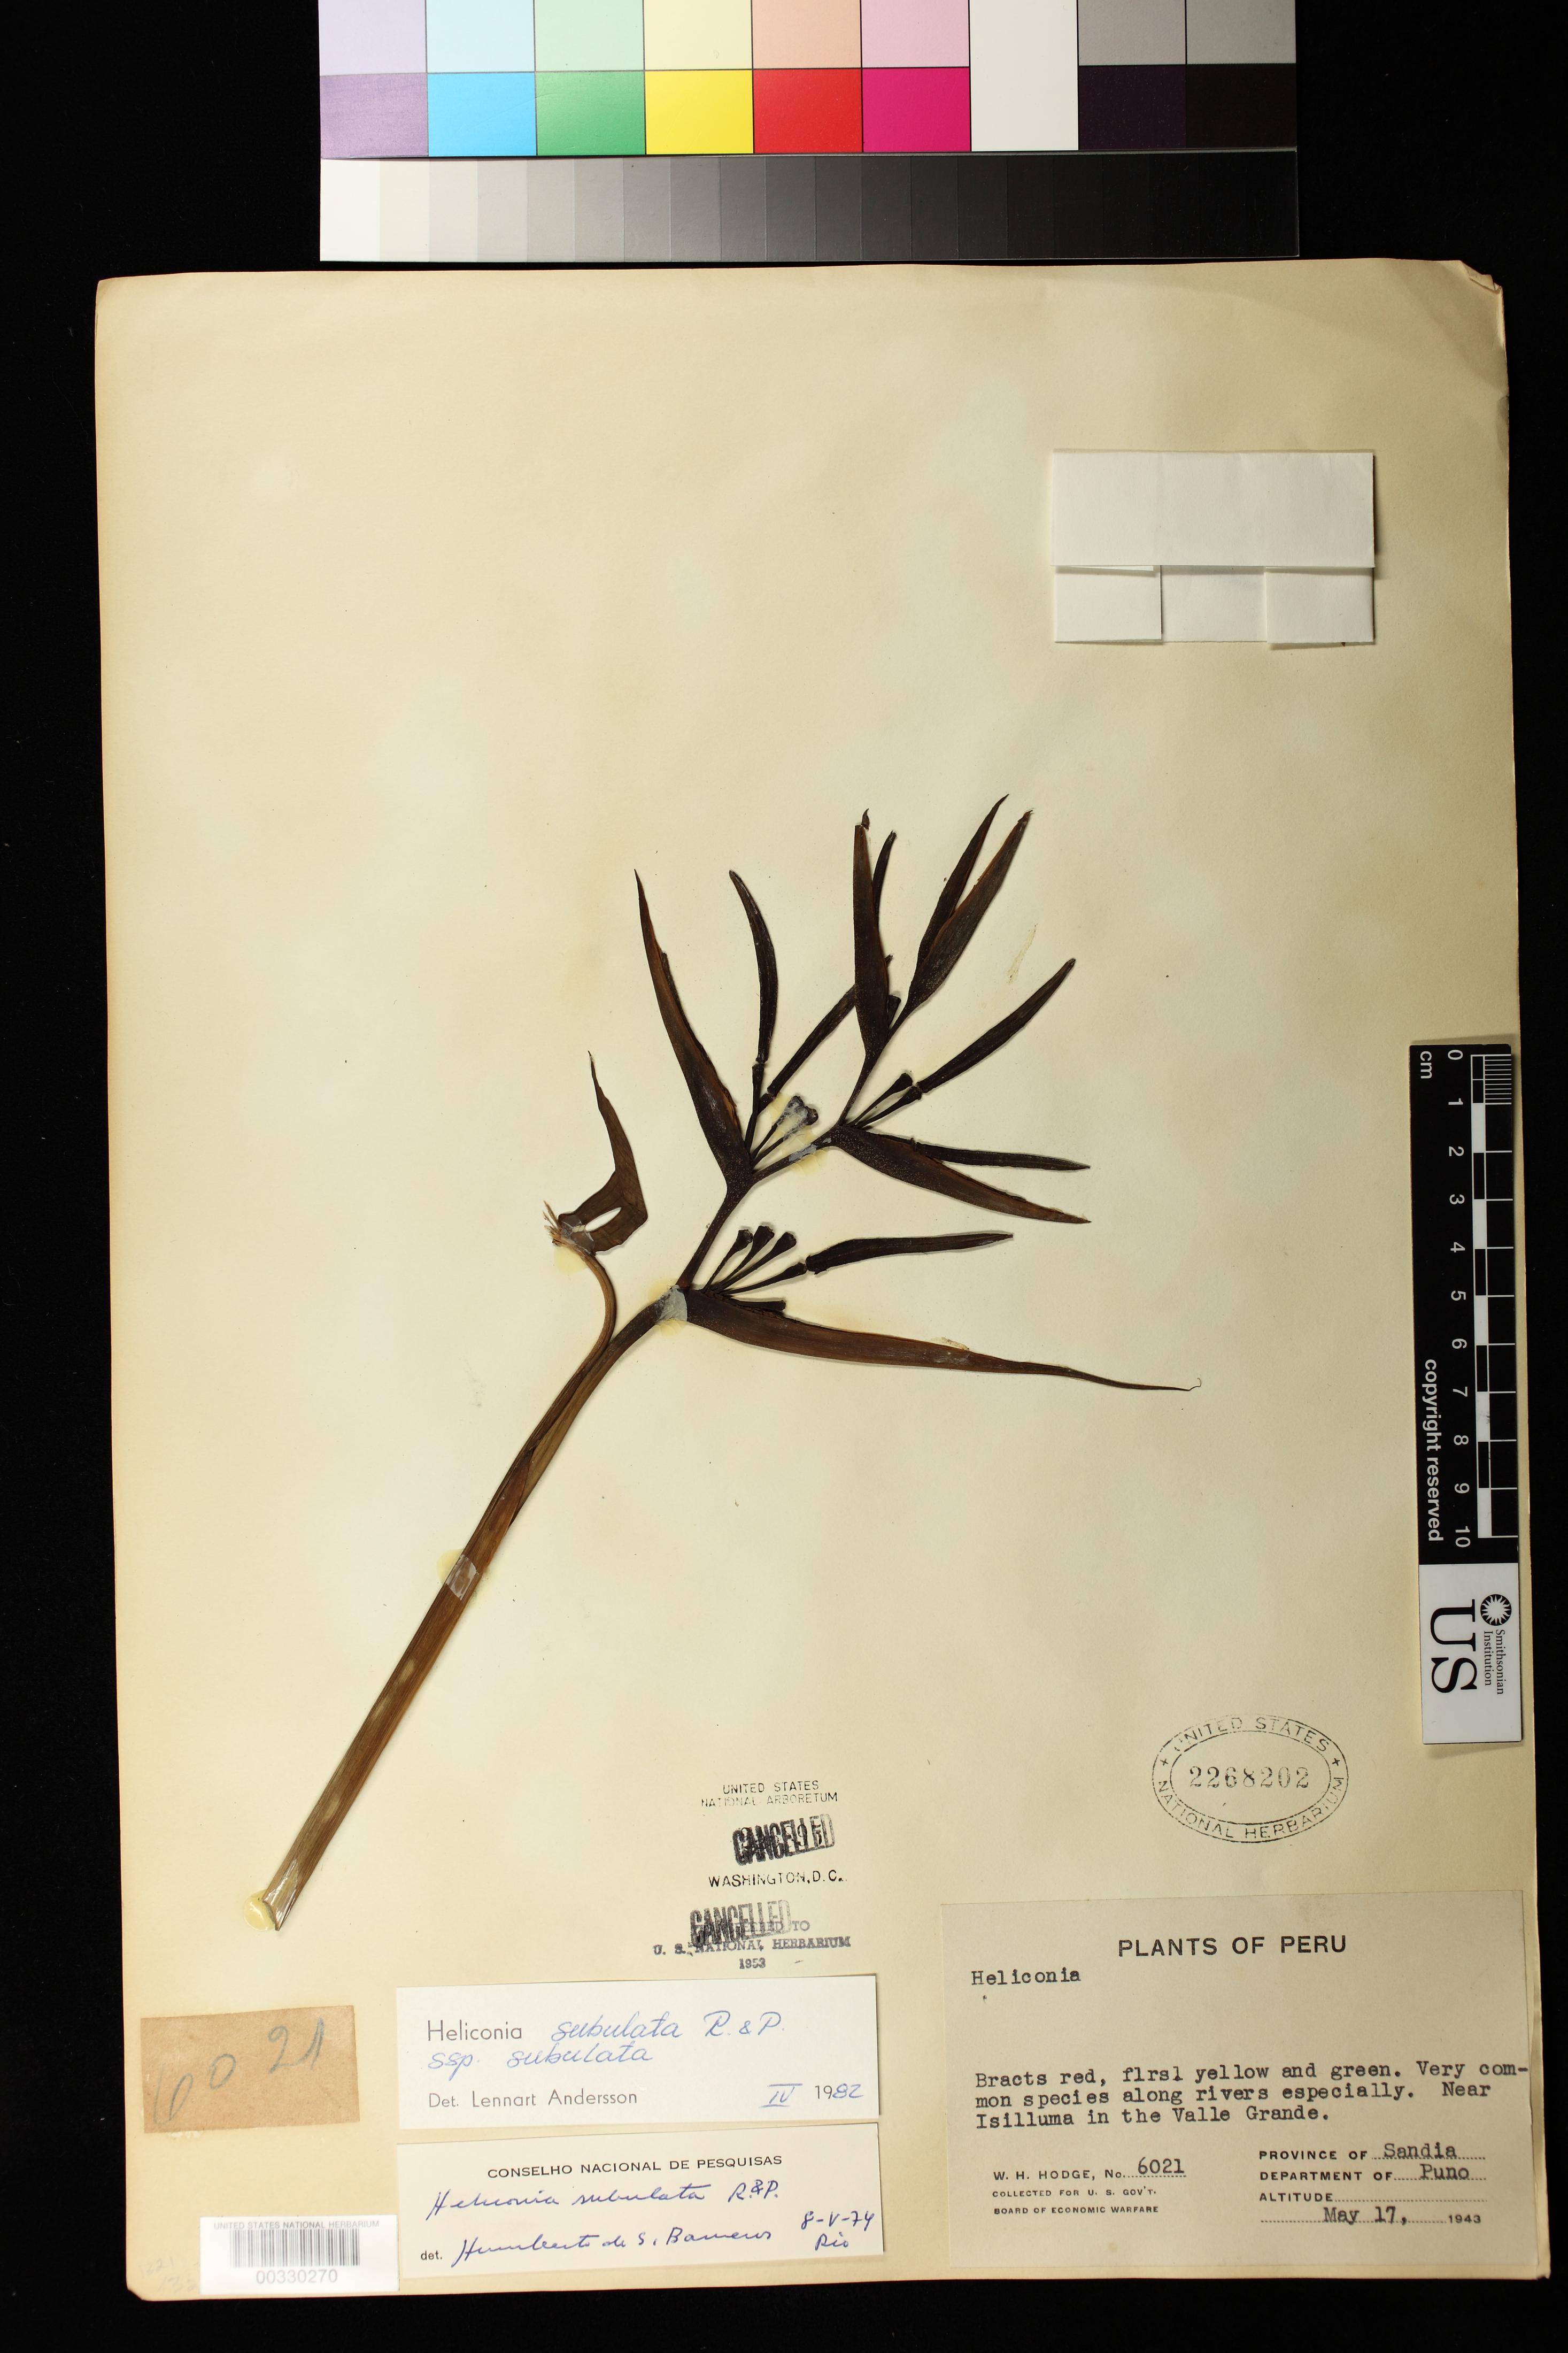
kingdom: Plantae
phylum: Tracheophyta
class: Liliopsida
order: Zingiberales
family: Heliconiaceae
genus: Heliconia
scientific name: Heliconia subulata subsp. subulata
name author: Ruiz & Pav.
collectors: W. Hodge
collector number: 6021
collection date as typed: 17 May 1943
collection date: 1943-05-17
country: Peru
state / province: Puno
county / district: Sandia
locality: Near isilluma in the valle grande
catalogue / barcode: US 2268202